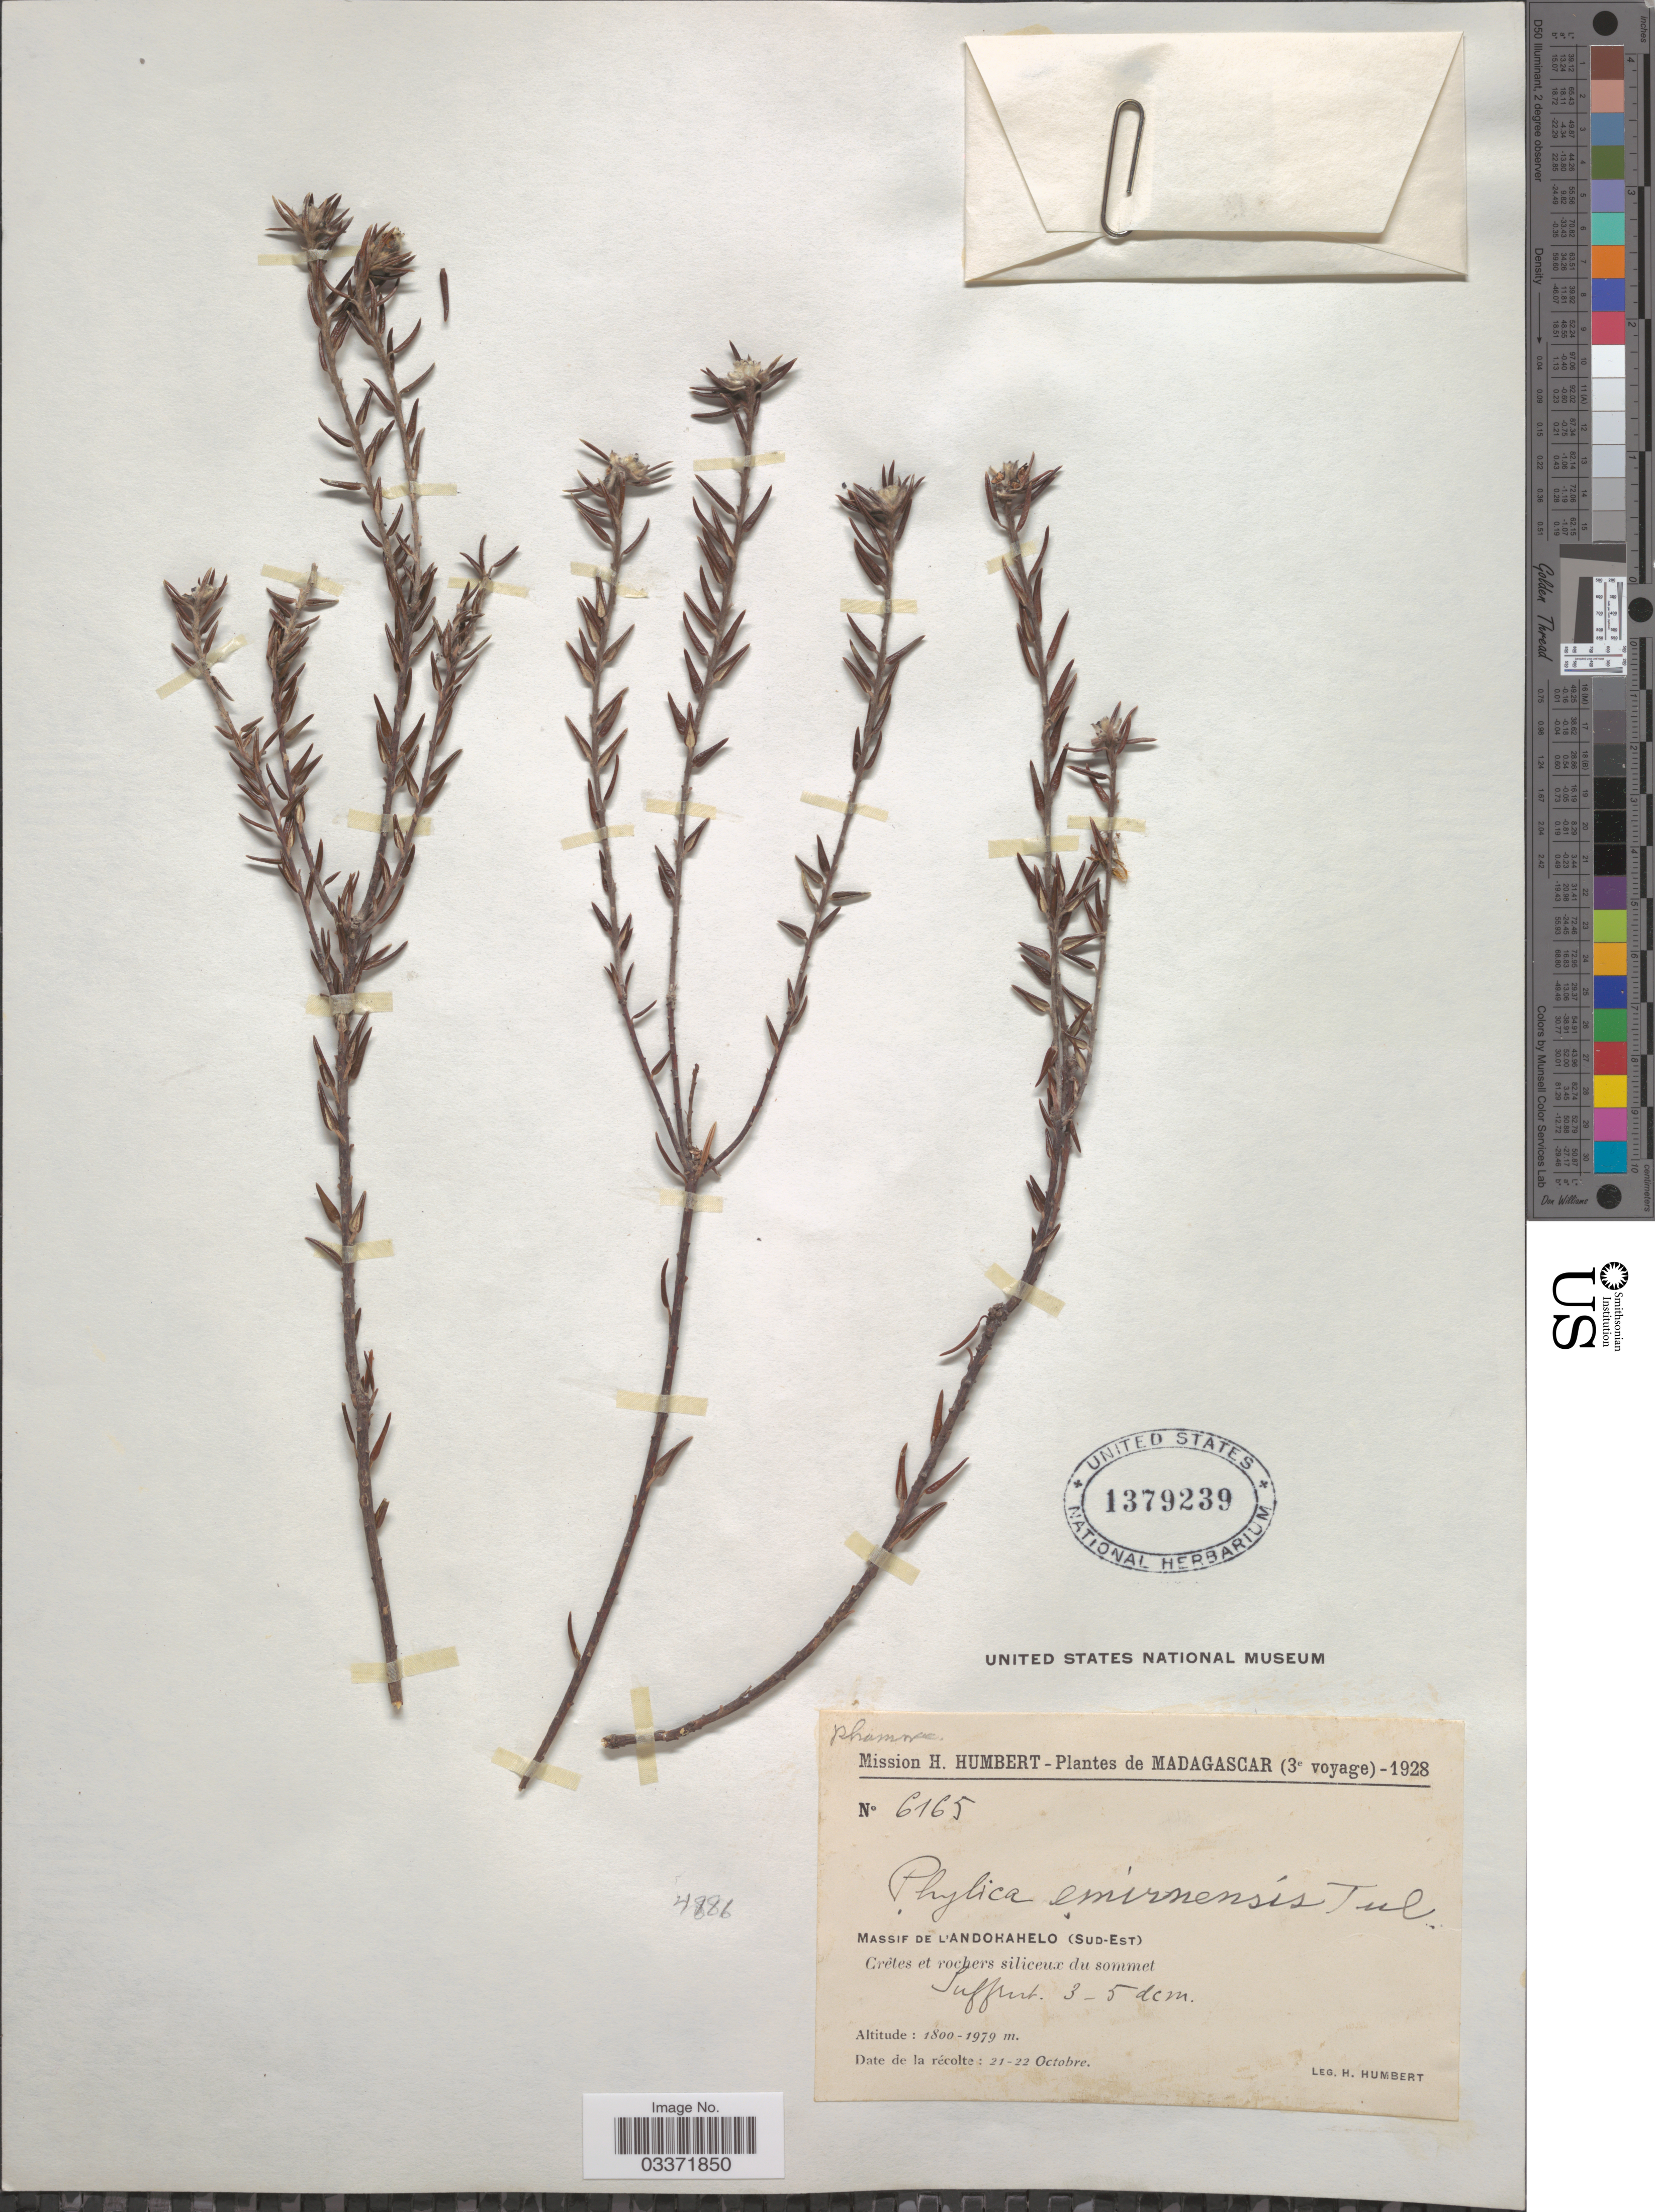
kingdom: Plantae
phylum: Tracheophyta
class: Magnoliopsida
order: Rosales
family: Rhamnaceae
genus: Phylica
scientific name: Phylica emirnensis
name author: (Tul.) Pillans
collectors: H. Humbert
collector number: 6165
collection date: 1928-10-21/1928-10-22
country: Madagascar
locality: Massif de l'Andohahelo (Sud-Est).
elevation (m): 1800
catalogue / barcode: US 1379239